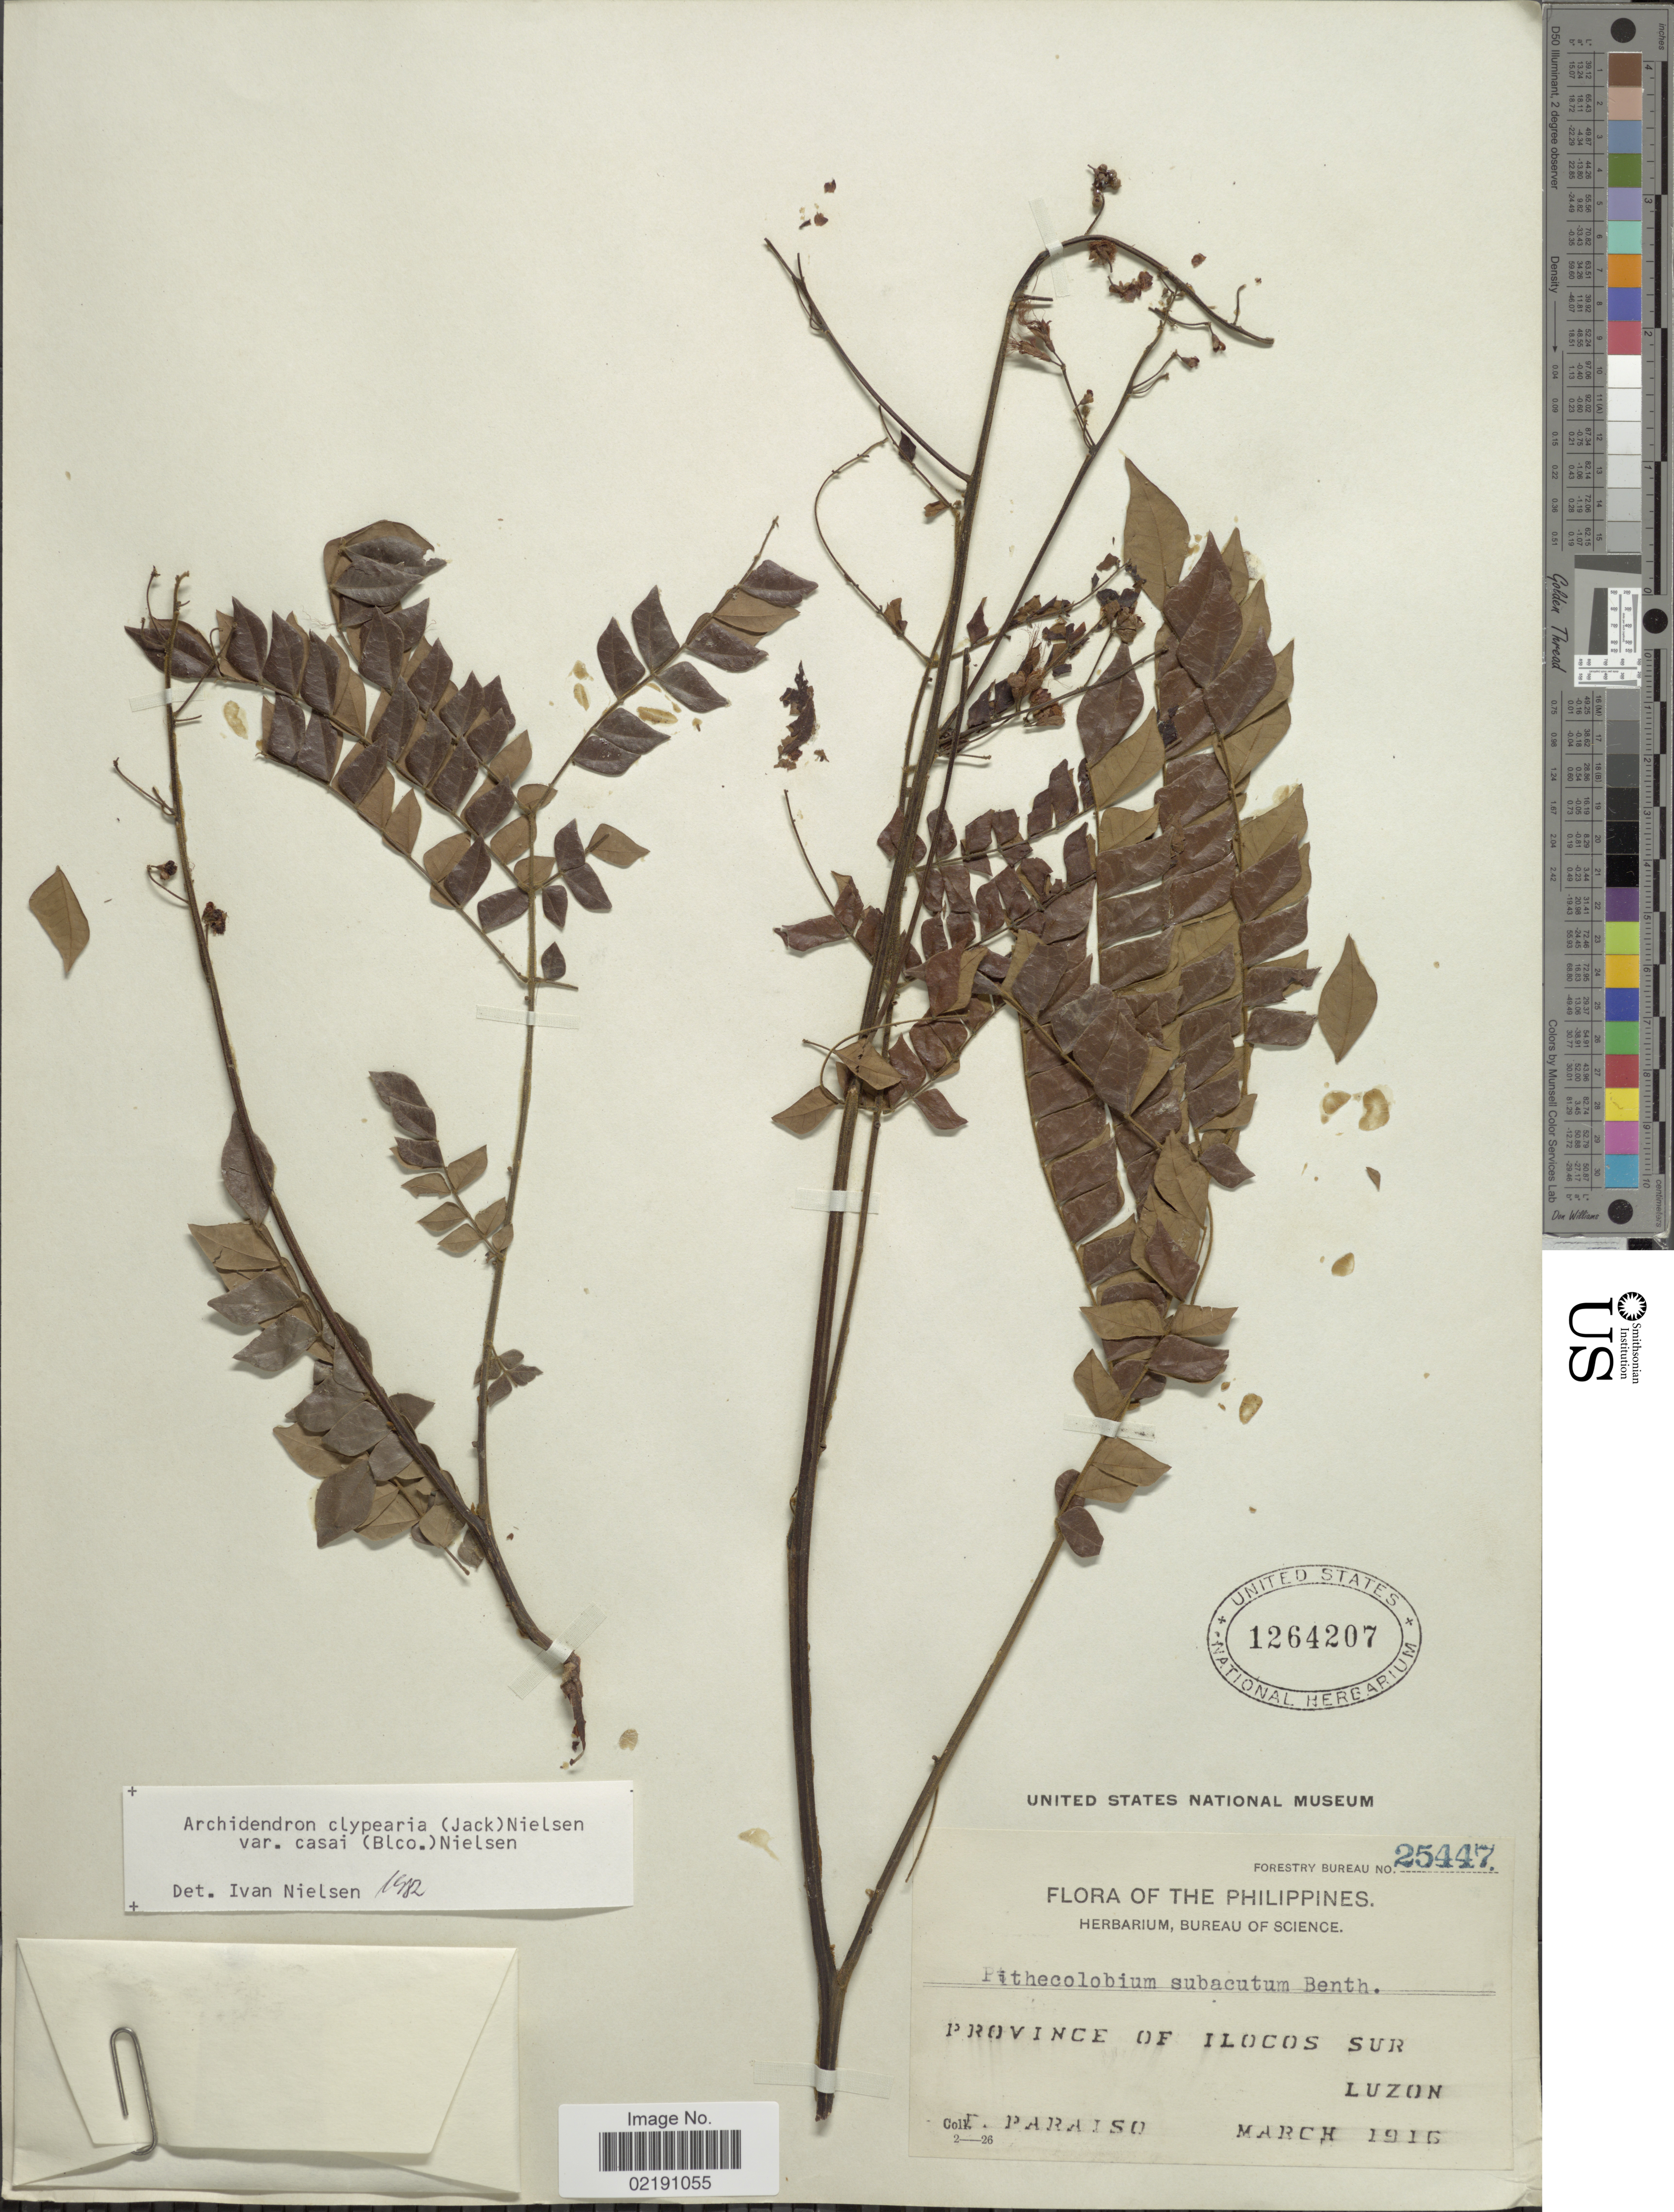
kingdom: Plantae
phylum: Tracheophyta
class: Magnoliopsida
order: Fabales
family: Fabaceae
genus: Archidendron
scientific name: Archidendron clypearia var. casai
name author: (Blanco) I.C. Nielsen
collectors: E. Paraiso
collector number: Forestry Bureau 25447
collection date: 1916-03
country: Philippines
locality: Province of Ilocos Sur. Luzon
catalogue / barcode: US 1264207